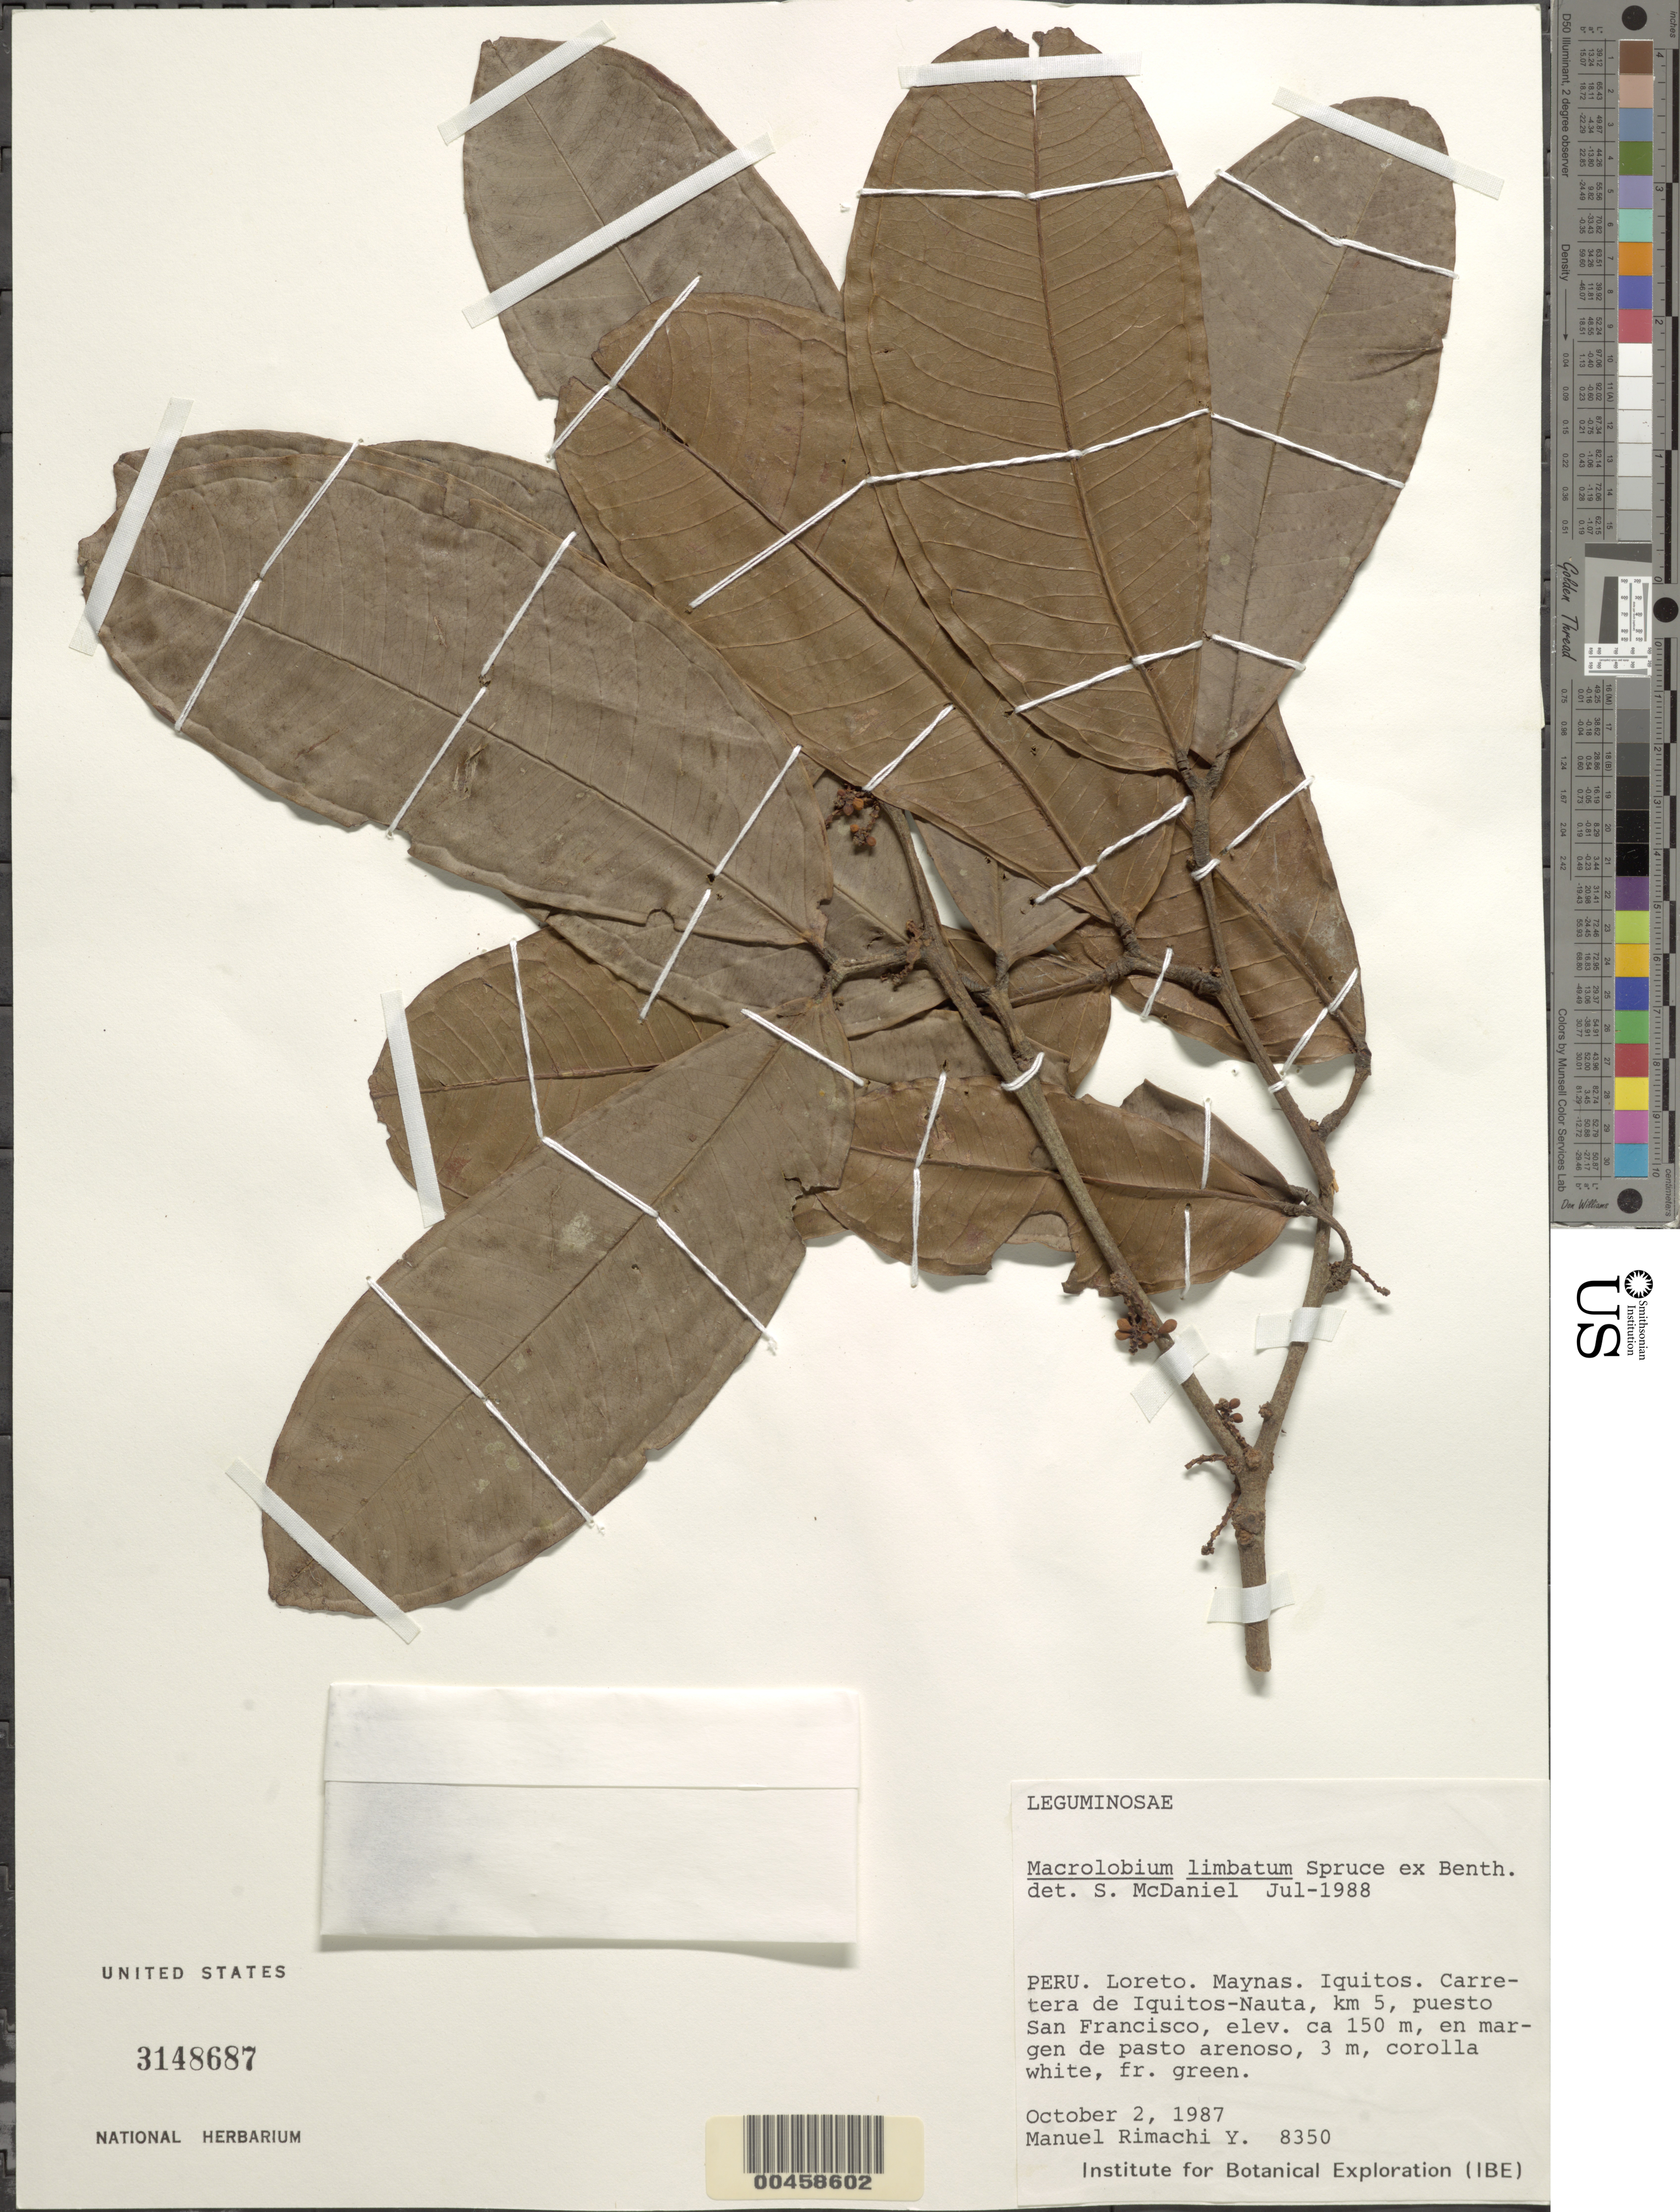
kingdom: Plantae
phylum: Tracheophyta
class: Magnoliopsida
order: Fabales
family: Fabaceae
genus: Macrolobium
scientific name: Macrolobium limbatum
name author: Spruce ex Benth.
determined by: McDaniel, Sidney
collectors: M. Rimachi Y.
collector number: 8350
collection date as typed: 02 Oct 1987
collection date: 1987-10-02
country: Peru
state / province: Loreto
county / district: Maynas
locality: Iquitos. carretera de iquitos - nauta, km 5, puesto san francisco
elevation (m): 150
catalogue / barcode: US 3148687